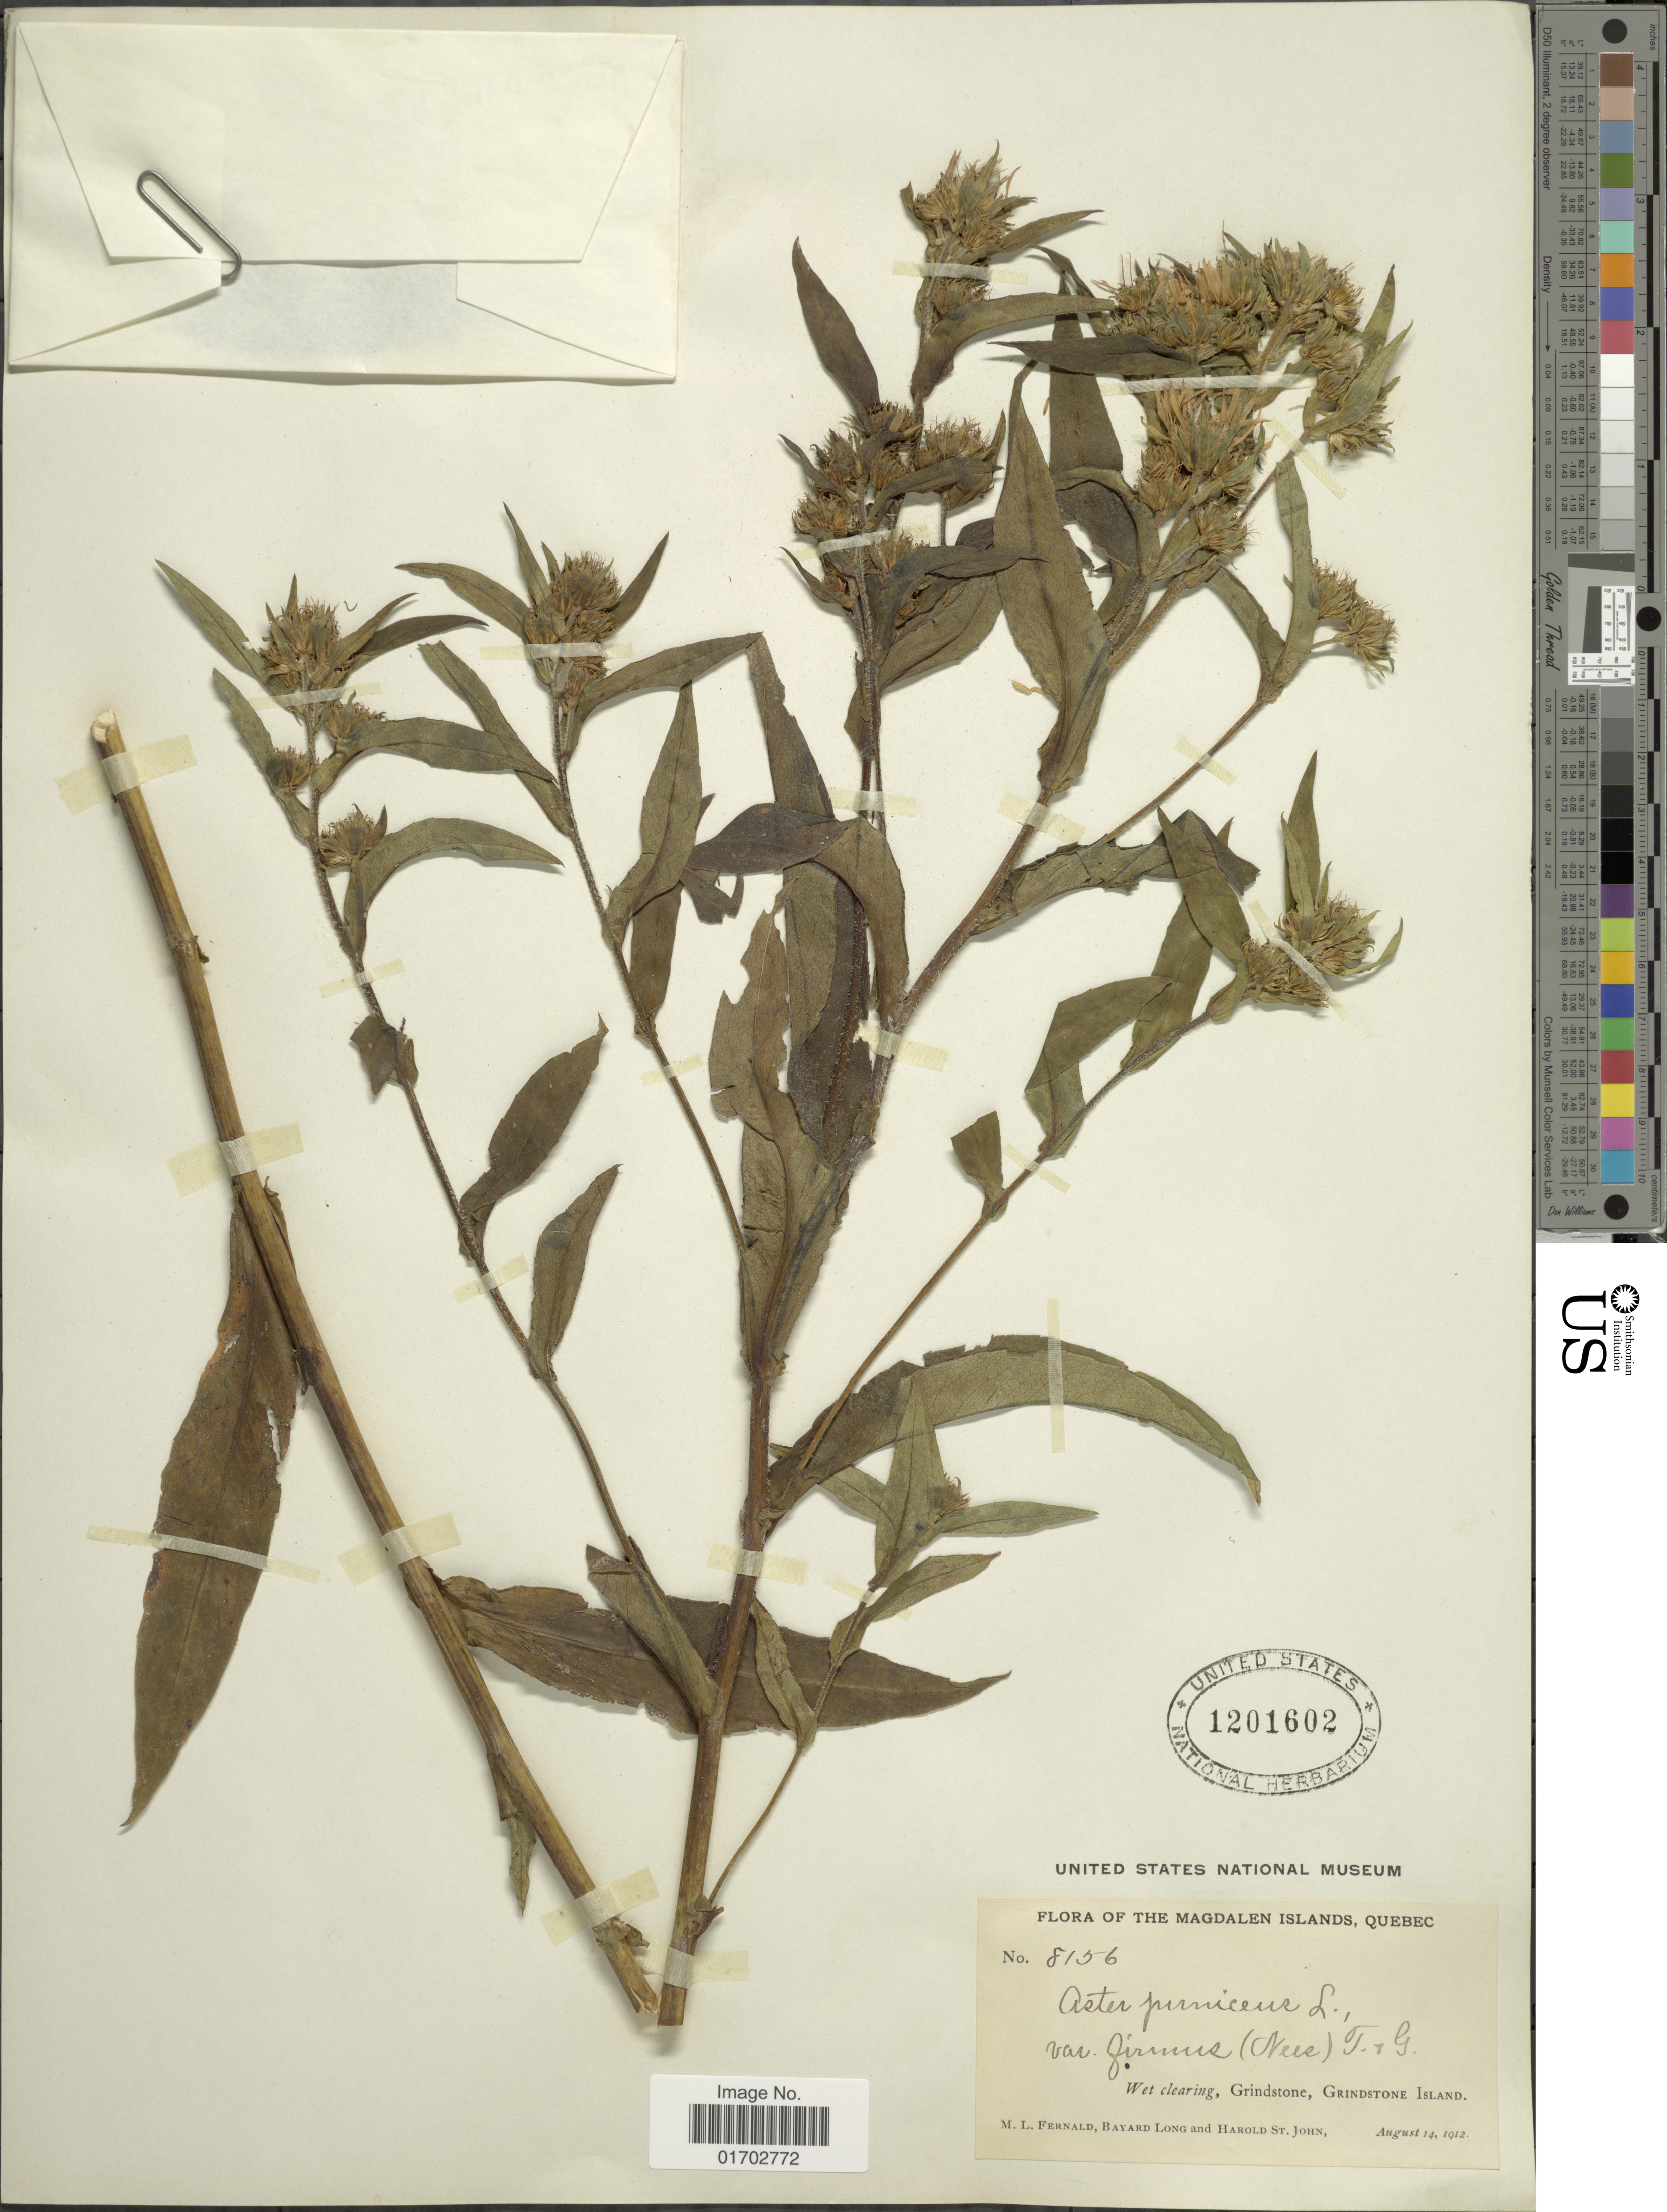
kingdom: Plantae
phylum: Tracheophyta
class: Magnoliopsida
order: Asterales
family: Asteraceae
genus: Symphyotrichum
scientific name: Symphyotrichum puniceum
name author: (L.) Á. Löve & D. Löve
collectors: M. L. Fernald, B. Long & H. St. John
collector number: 8156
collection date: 1912-08-14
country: Canada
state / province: Quebec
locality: The Magdalen Islands, Grindstone, Grindstone Island.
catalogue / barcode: US 1201602